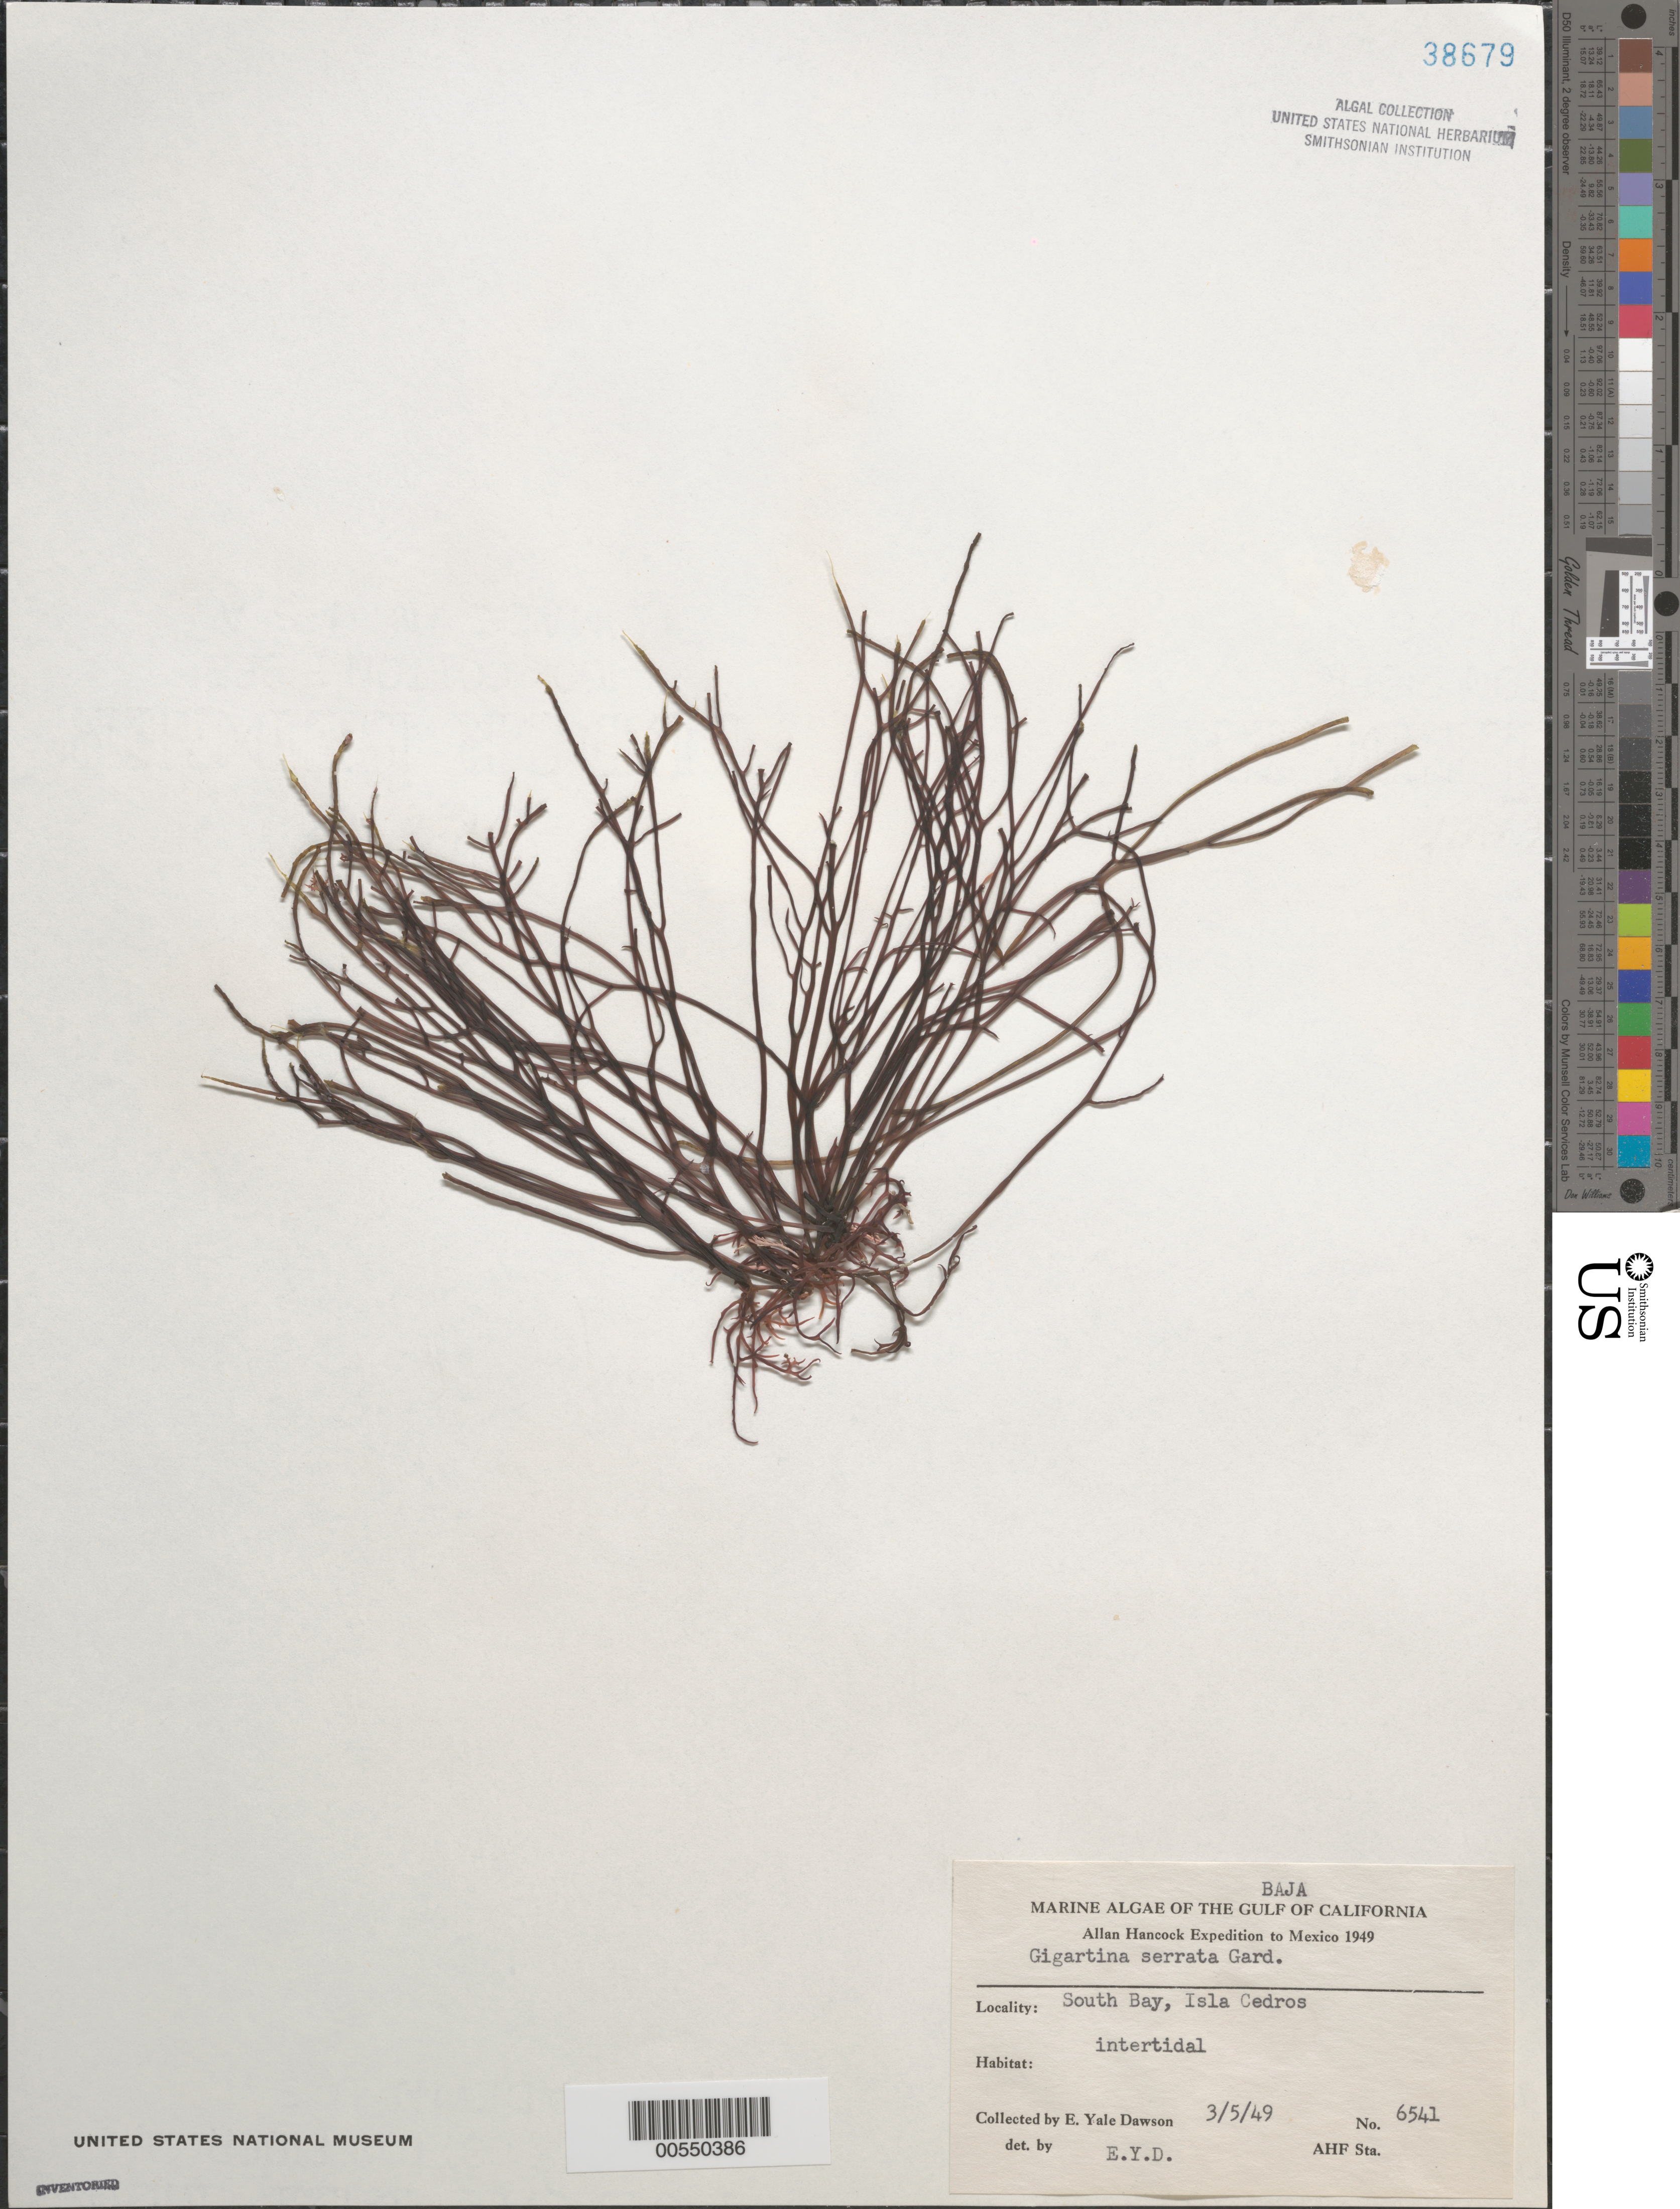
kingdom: Plantae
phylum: Rhodophyta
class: Florideophyceae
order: Gigartinales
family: Gigartinaceae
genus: Chondracanthus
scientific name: Chondracanthus serratus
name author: (N.L. Gardner) J.R. Hughey & Hommersand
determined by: Algae name updating Project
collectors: E. Y. Dawson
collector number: EYD 6541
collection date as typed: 05 Mar 1949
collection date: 1949-03-05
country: Mexico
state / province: Baja California Norte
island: Isla Cedros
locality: South Bay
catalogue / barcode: US 38679